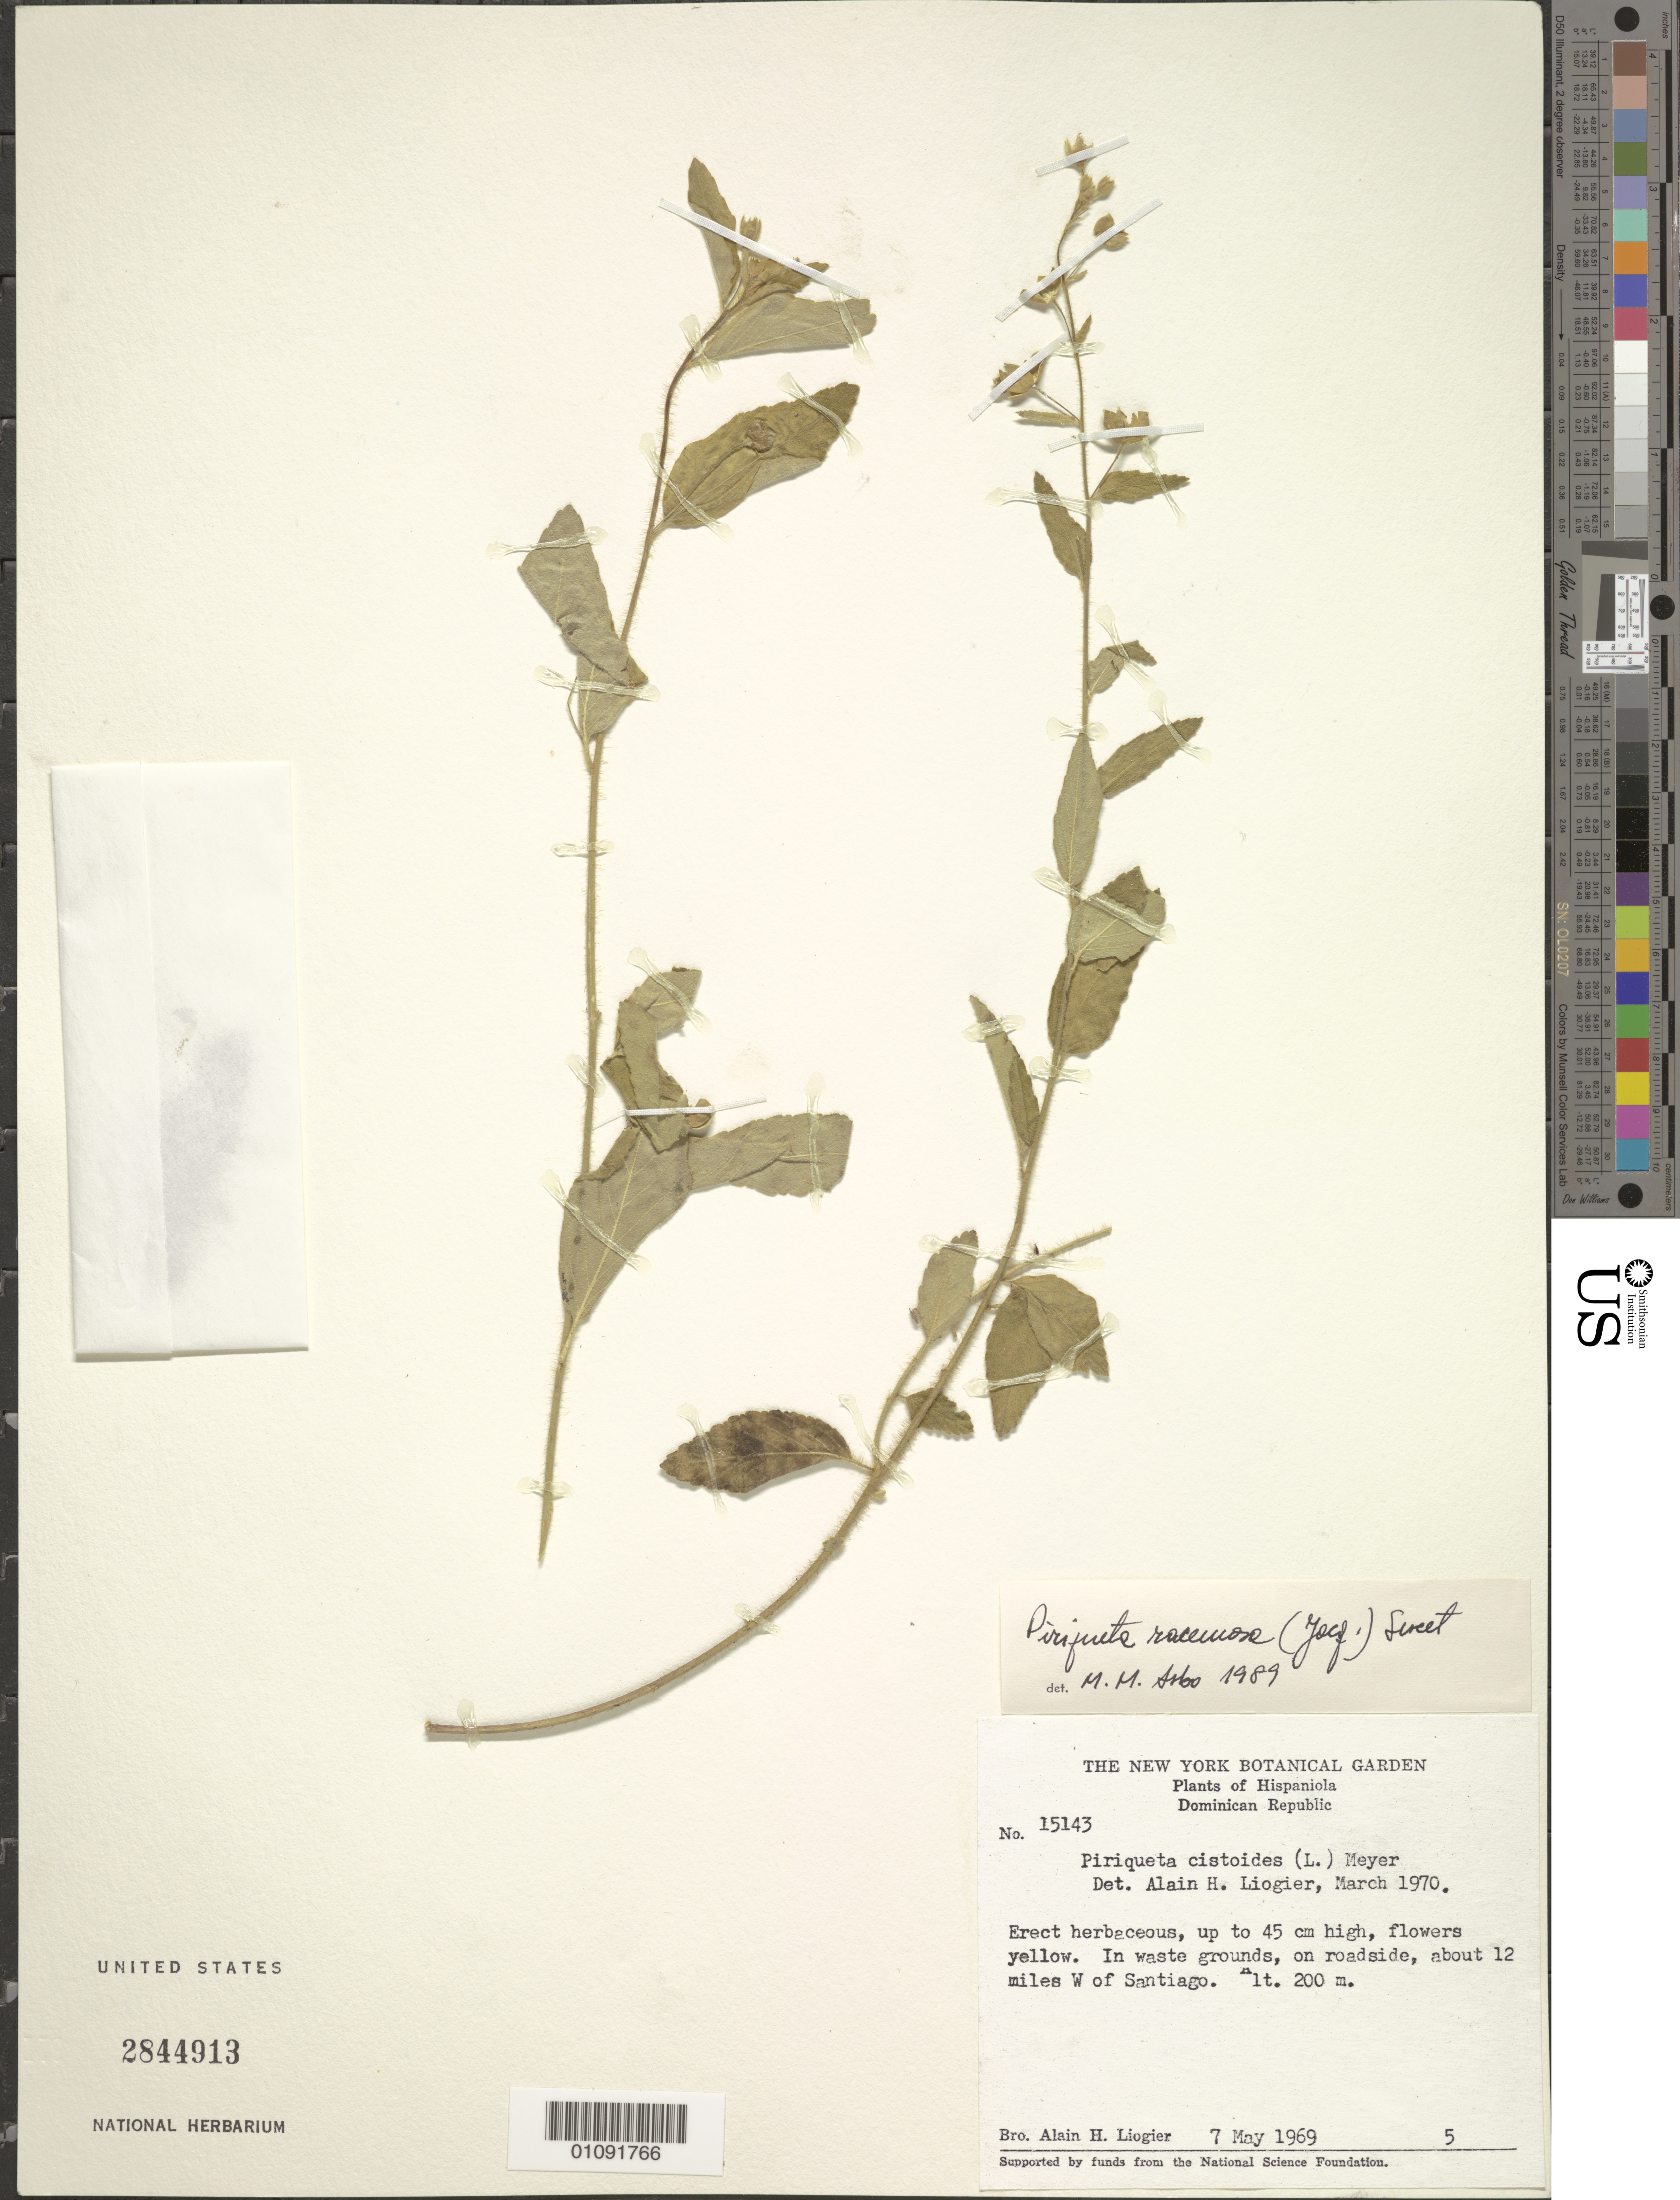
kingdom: Plantae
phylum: Tracheophyta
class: Magnoliopsida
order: Malpighiales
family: Turneraceae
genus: Piriqueta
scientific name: Piriqueta racemosa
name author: (Jacq.) Sweet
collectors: A. H. Liogier & A. H. Liogier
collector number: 15143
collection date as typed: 07 May 1969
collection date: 1969-05-07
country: Dominican Republic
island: Hispaniola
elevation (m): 200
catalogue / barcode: US 2844913